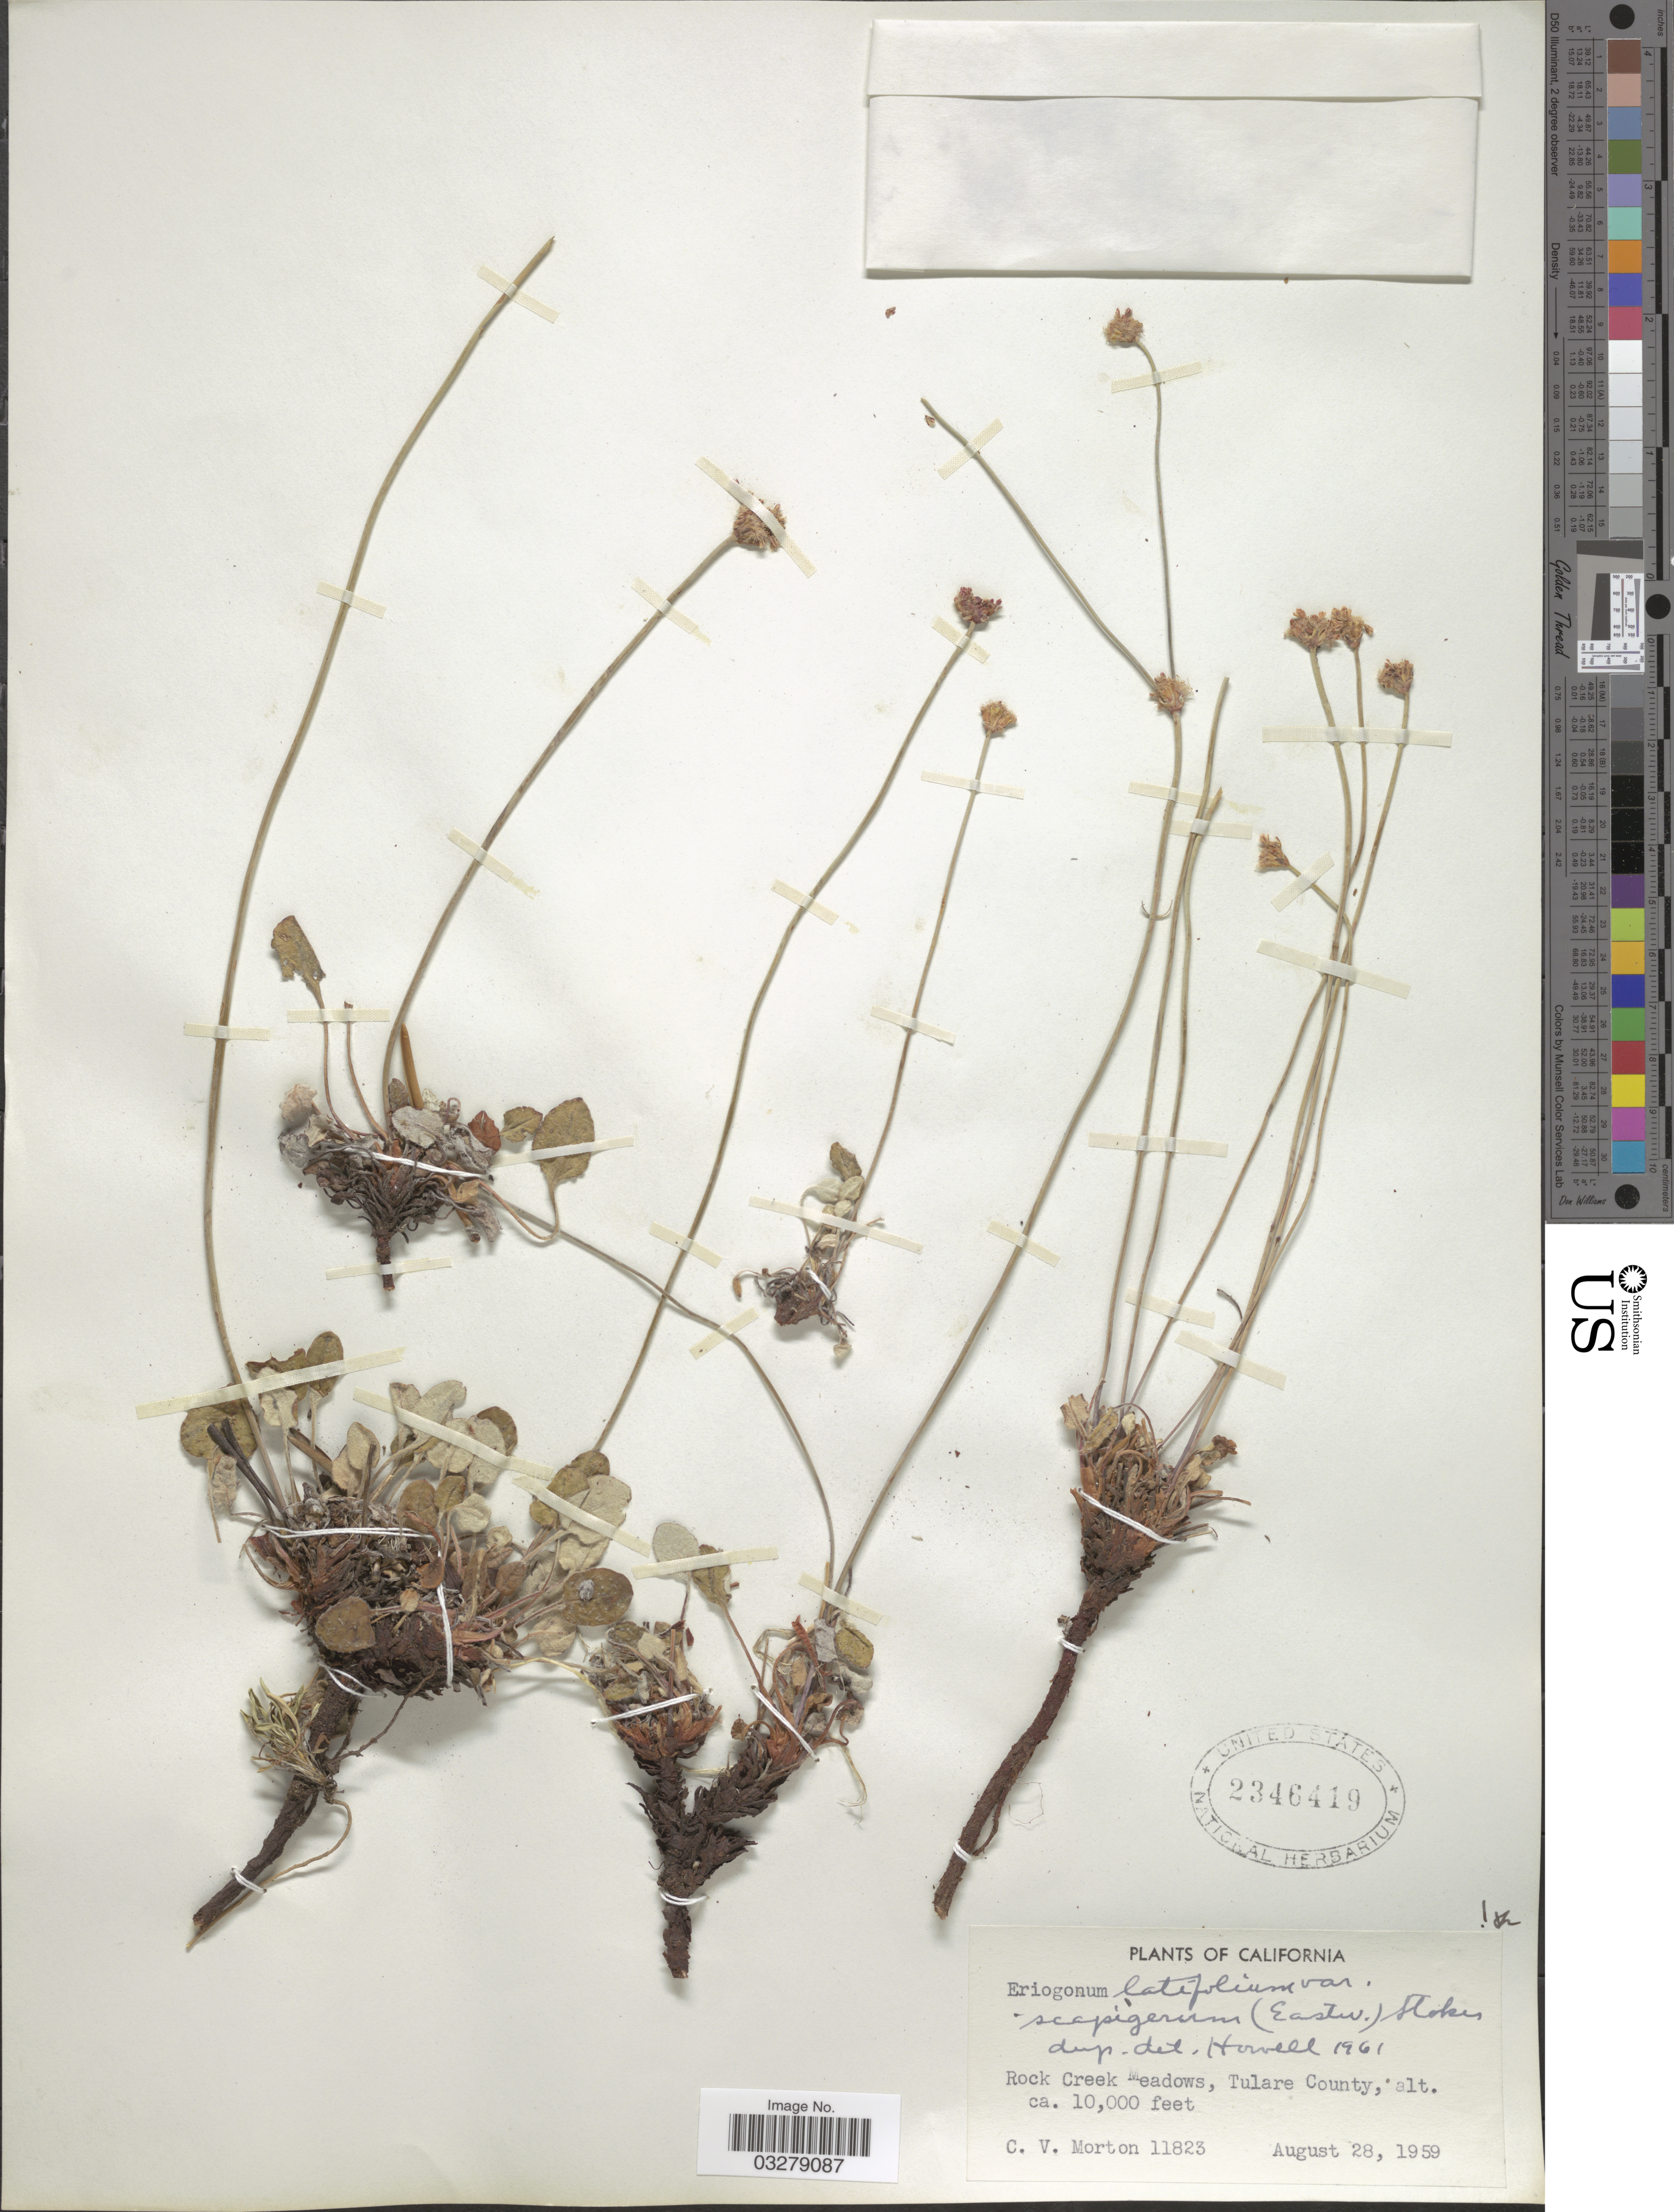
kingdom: Plantae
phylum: Tracheophyta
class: Magnoliopsida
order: Caryophyllales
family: Polygonaceae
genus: Eriogonum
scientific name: Eriogonum nudum var. scapigerum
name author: (Eastw.) Jeps.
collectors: C. V. Morton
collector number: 11823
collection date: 1959-08-28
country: United States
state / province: California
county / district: Tulare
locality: Rock Creek Meadows, Tulare County.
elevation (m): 3048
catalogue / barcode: US 2346419